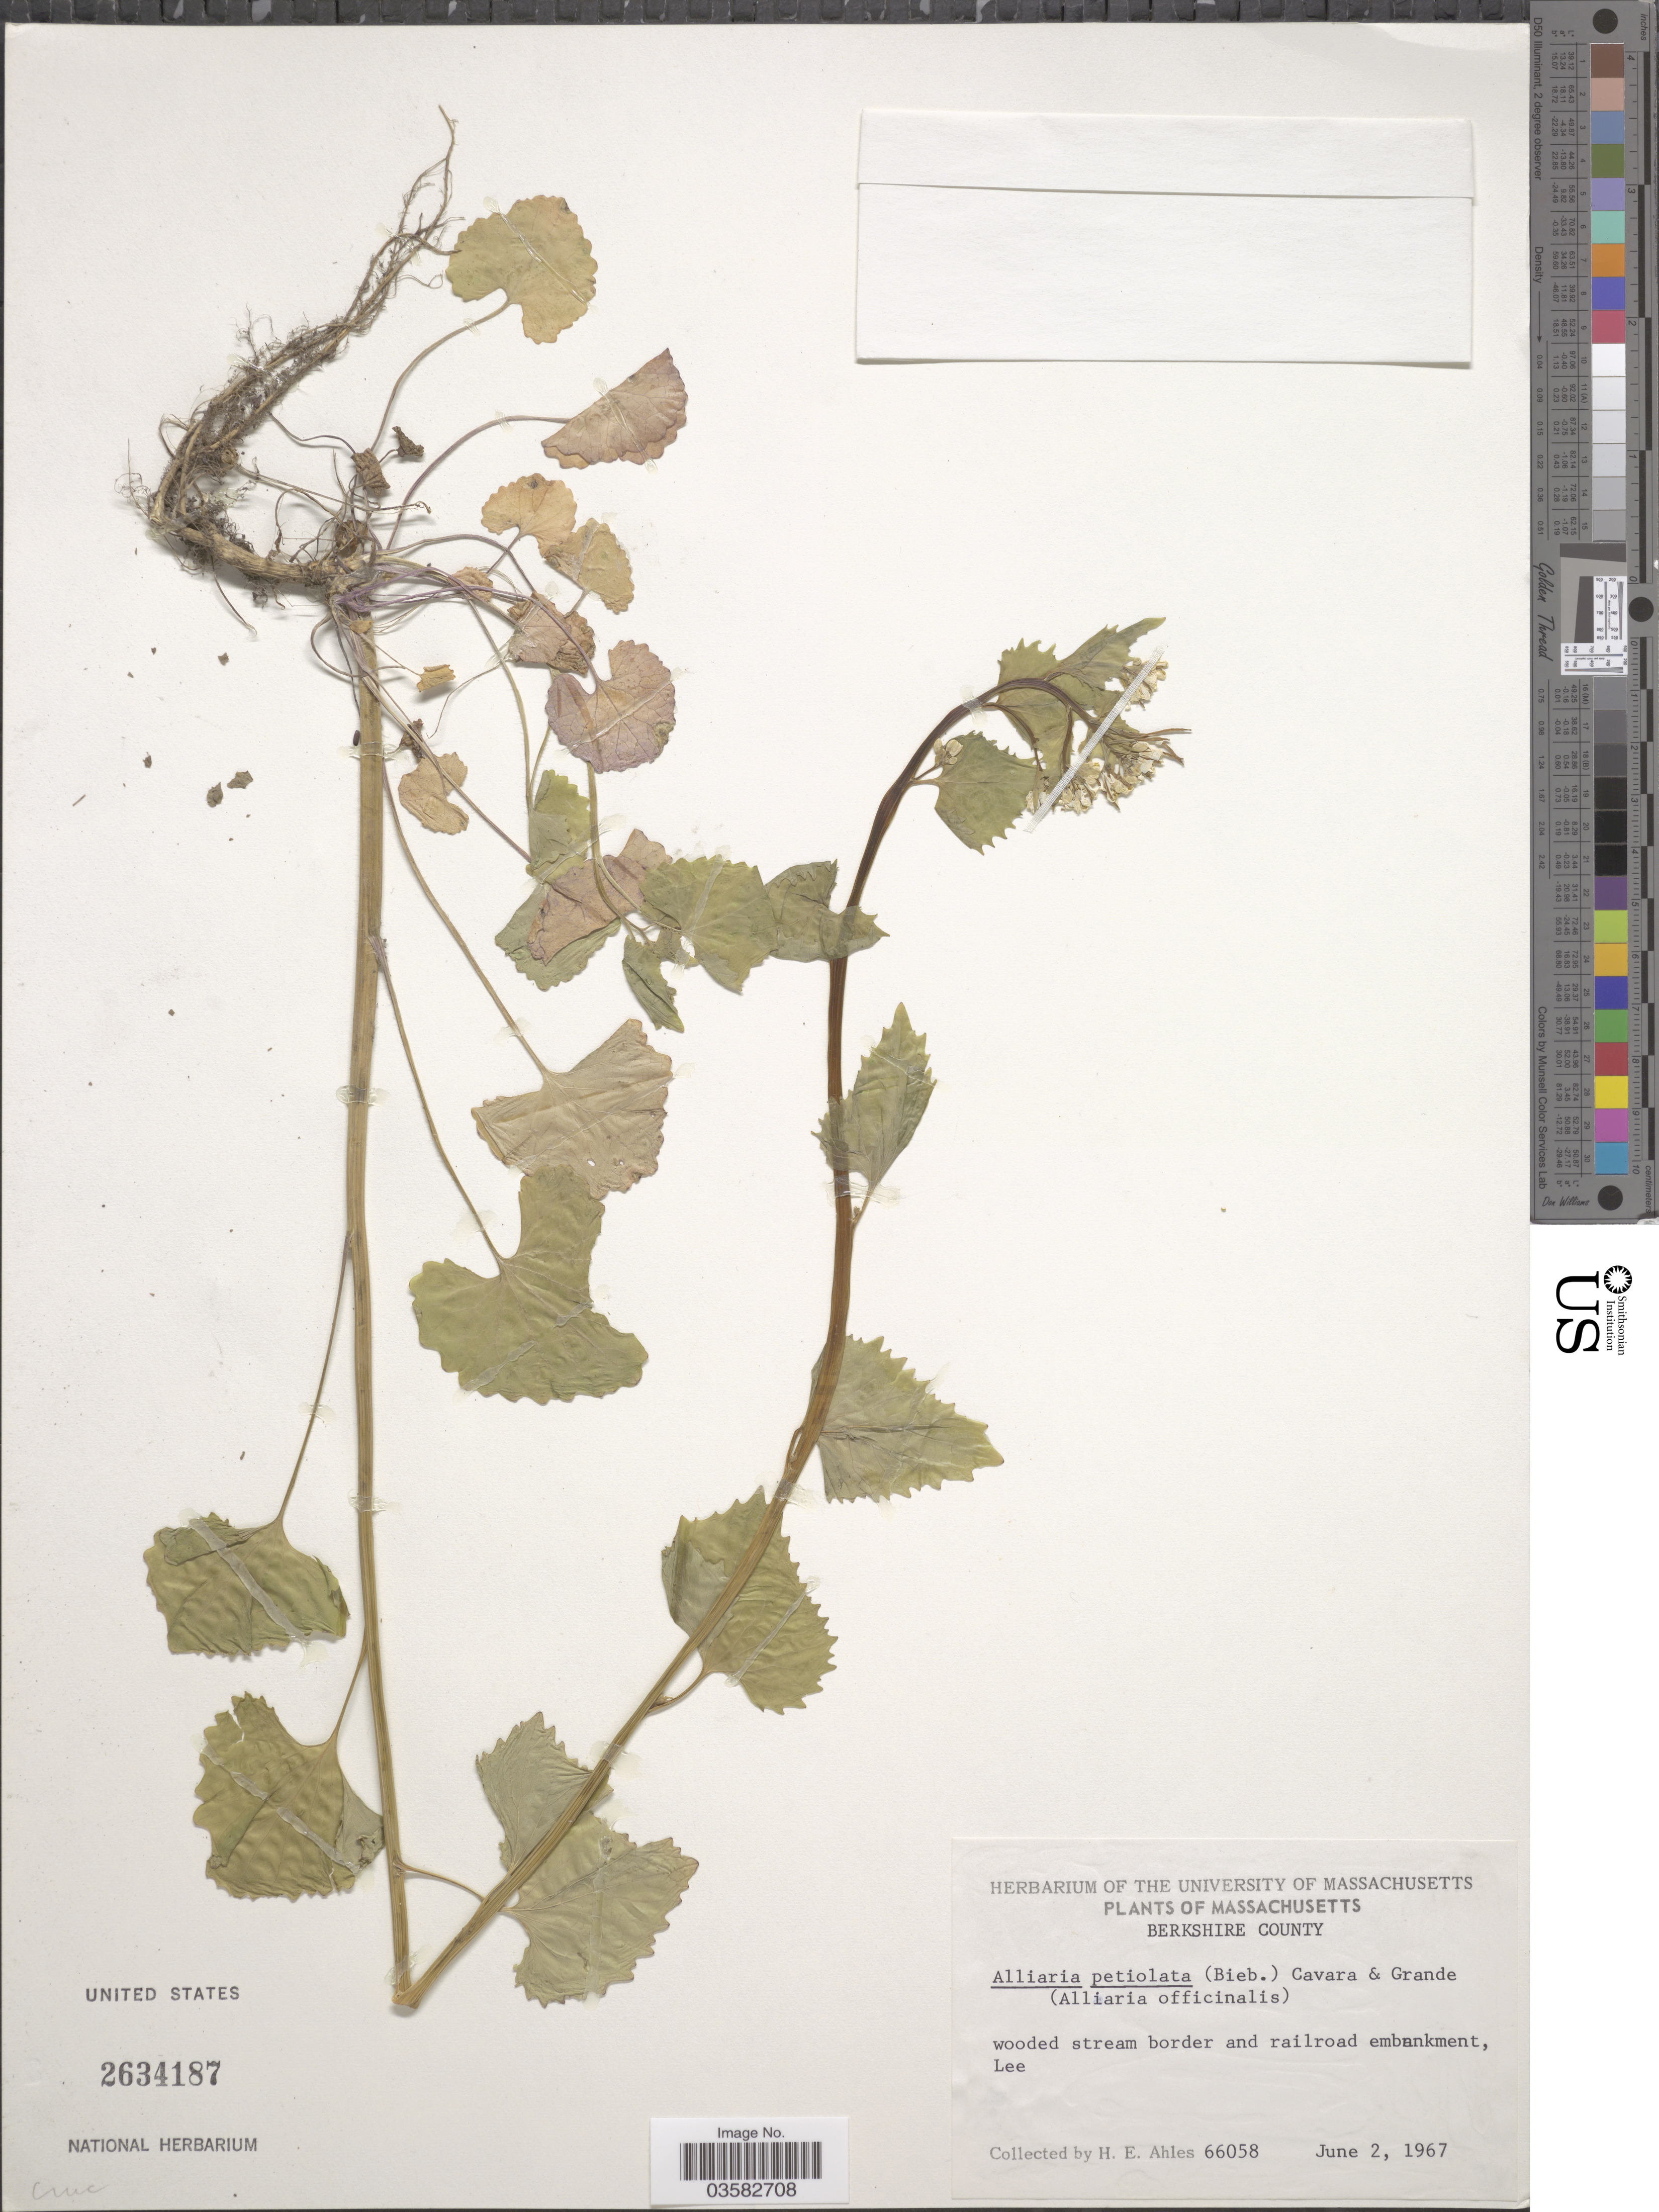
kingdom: Plantae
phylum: Tracheophyta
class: Magnoliopsida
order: Brassicales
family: Brassicaceae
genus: Alliaria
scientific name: Alliaria petiolata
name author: (M. Bieb.) Cavara & Grande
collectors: H. E. Ahles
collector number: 66058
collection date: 1967-06-02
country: United States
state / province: Massachusetts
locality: Berkshire County. Wooded stream border and railroad embankment, Lee.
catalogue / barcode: US 2634187